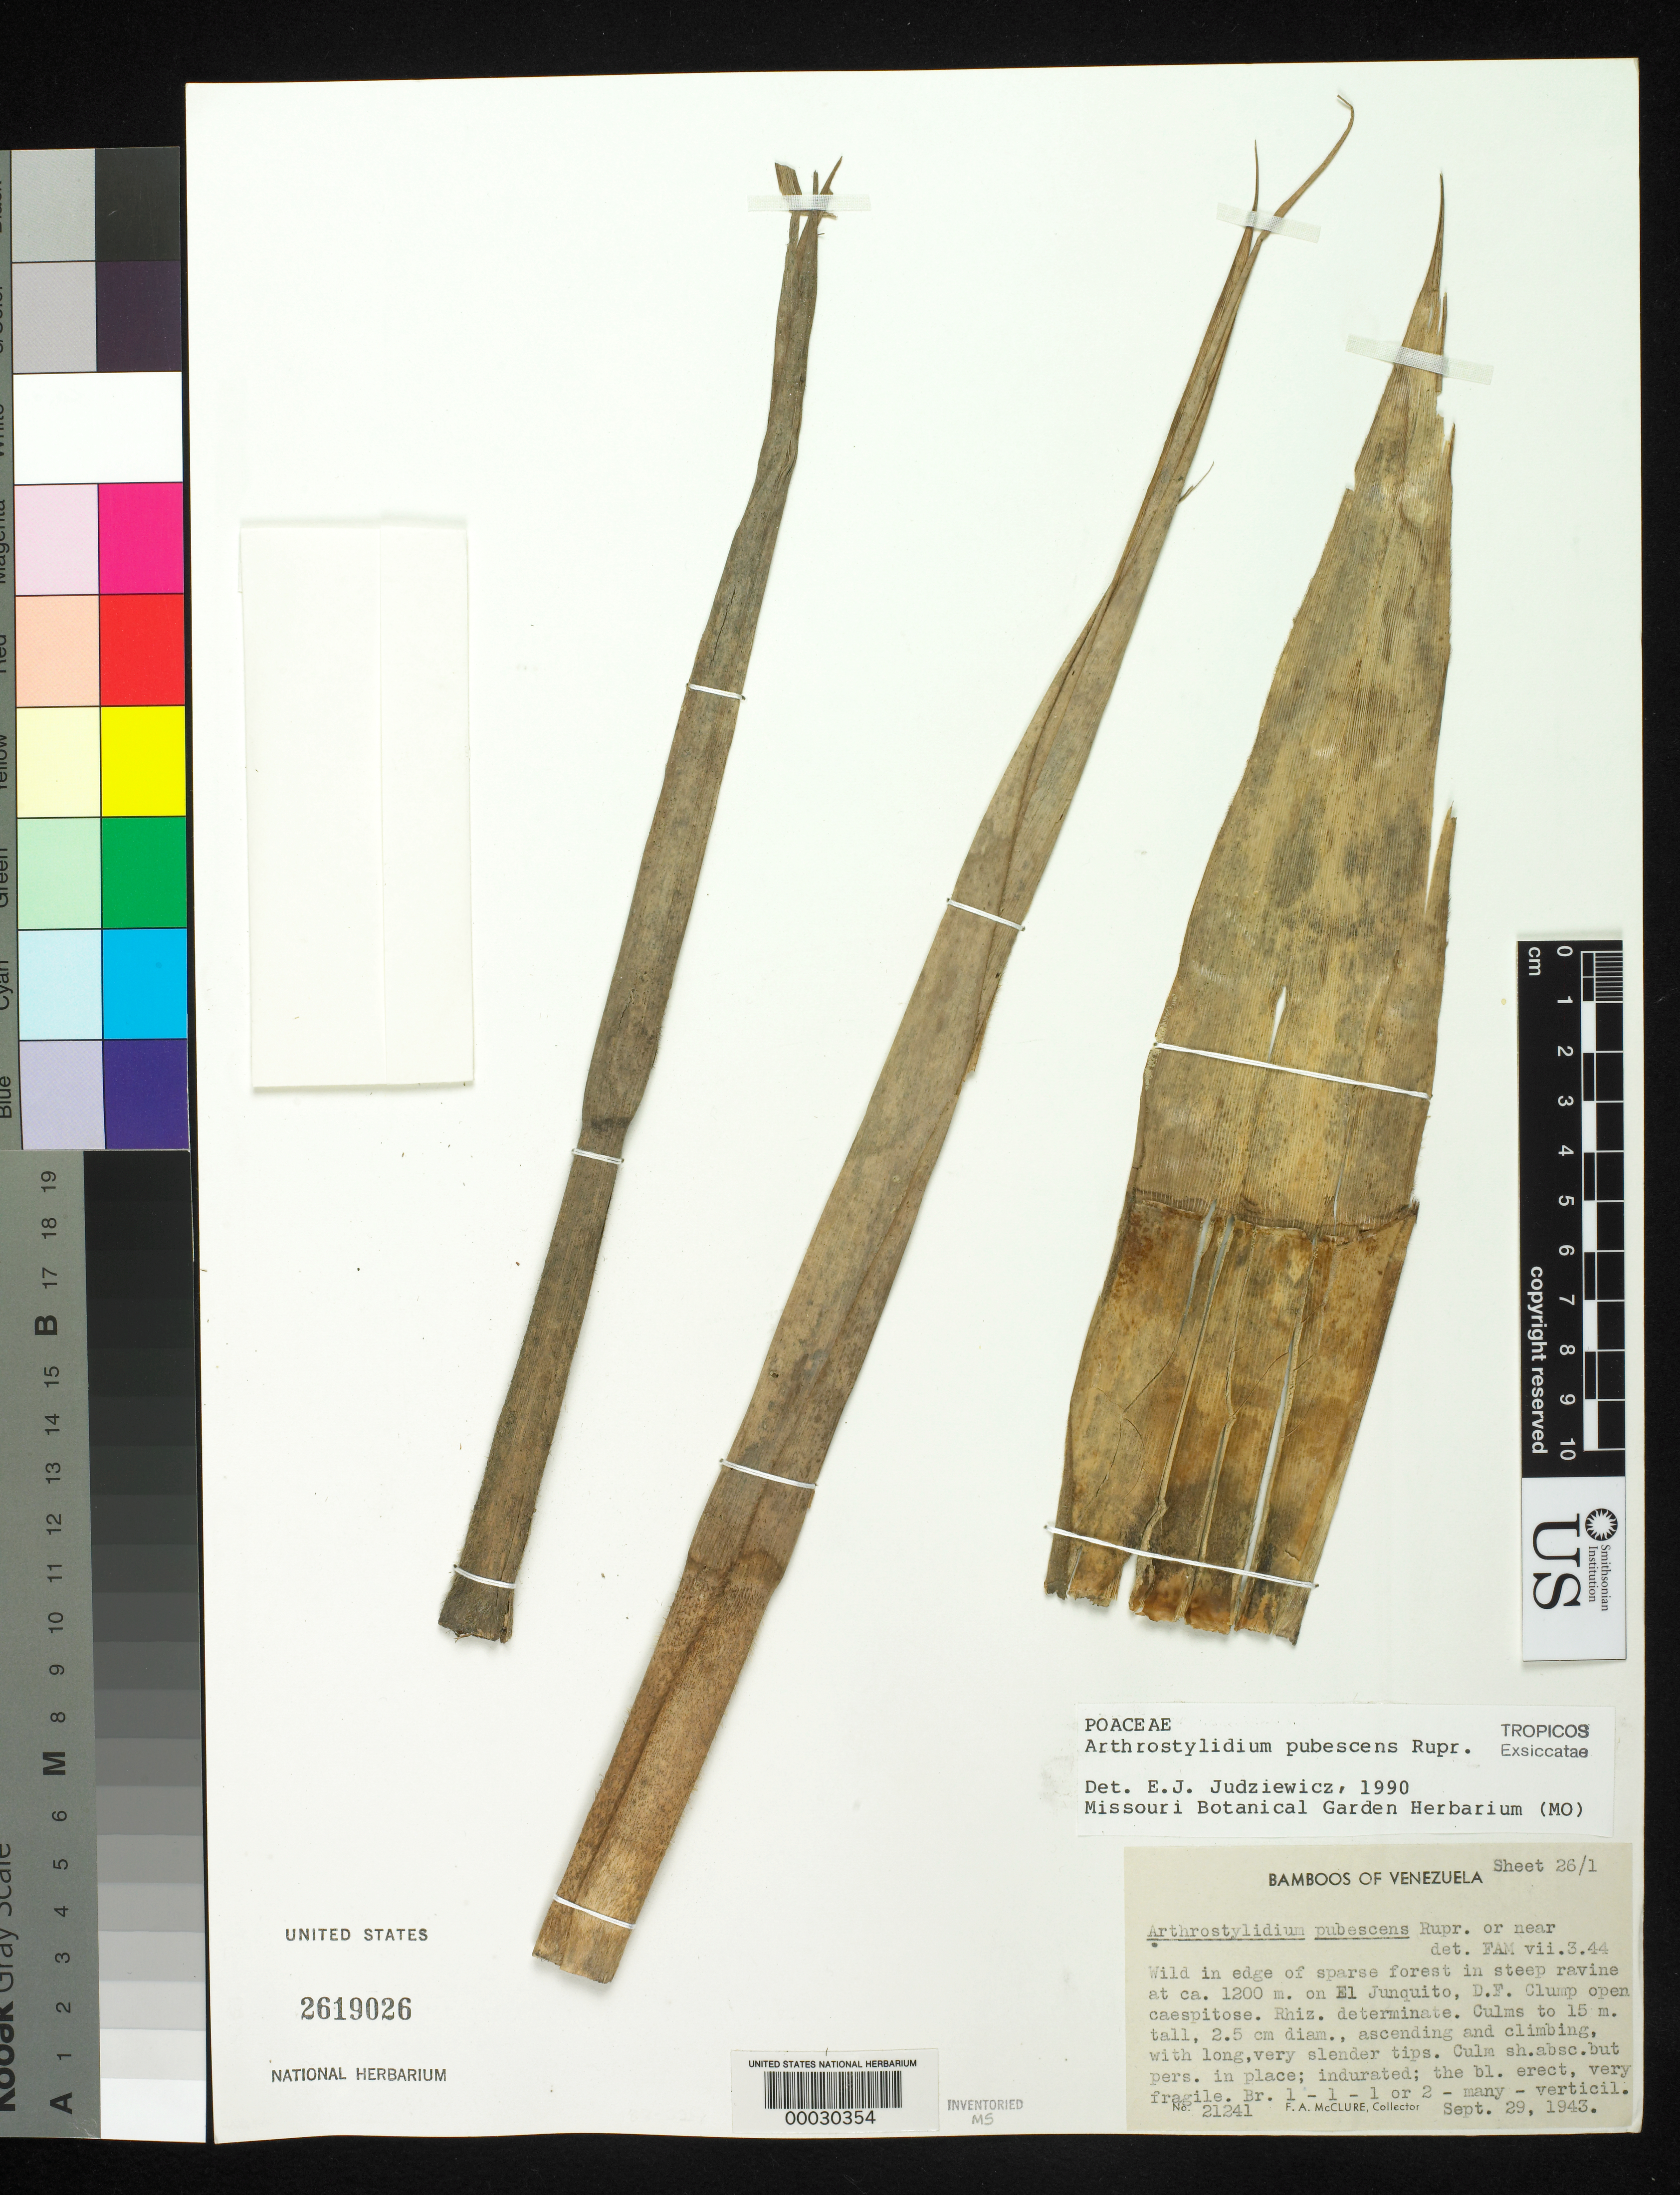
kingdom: Plantae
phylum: Tracheophyta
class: Liliopsida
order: Poales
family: Poaceae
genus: Arthrostylidium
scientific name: Arthrostylidium pubescens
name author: Rupr.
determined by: Judziewicz, E. J.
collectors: F. A. McClure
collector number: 21241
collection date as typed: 29 Sep 1943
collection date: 1943-09-29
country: Venezuela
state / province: Distrito Federal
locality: El junquito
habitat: On edge of sparse forest in steep ravine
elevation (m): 1200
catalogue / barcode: US 2619026